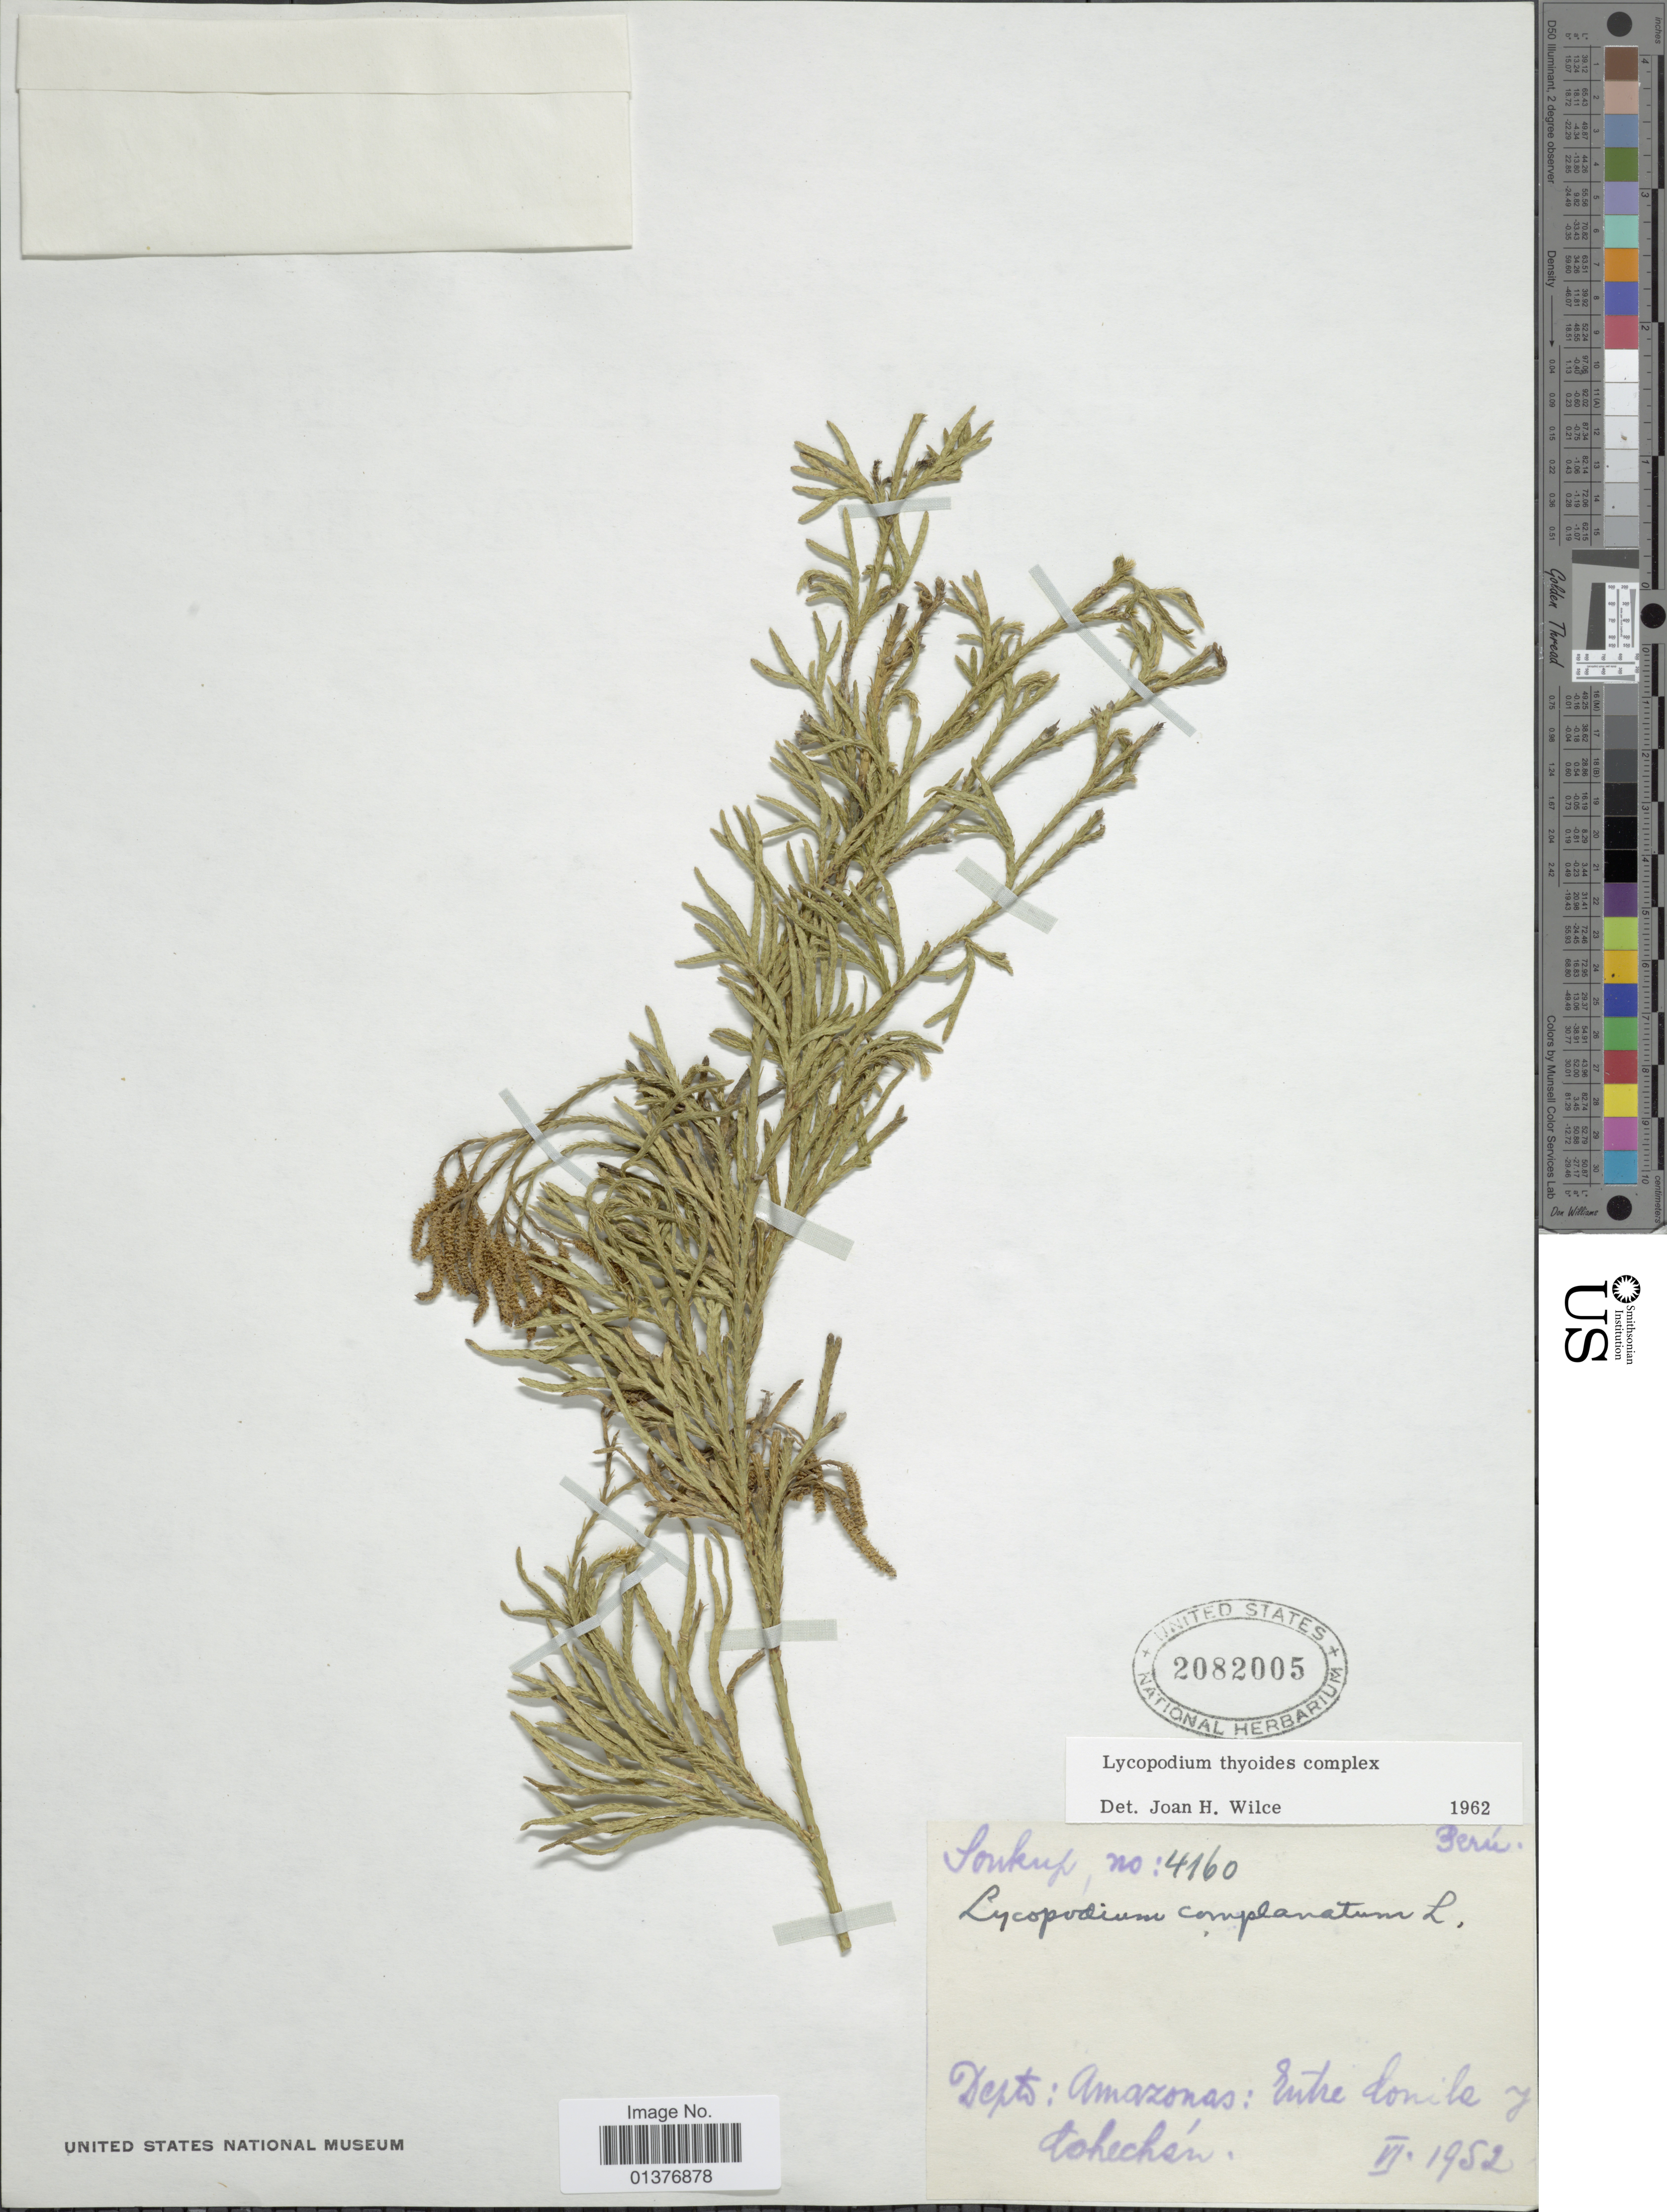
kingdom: Plantae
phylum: Tracheophyta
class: Lycopodiopsida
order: Lycopodiales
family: Lycopodiaceae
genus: Diphasiastrum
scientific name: Diphasiastrum thyoides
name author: (Humb. & Bonpl. ex Willd.) Holub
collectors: Soukop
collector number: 4160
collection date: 1952-06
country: Peru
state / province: Amazonas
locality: Entre Conila y Cohechán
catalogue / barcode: US 2082005